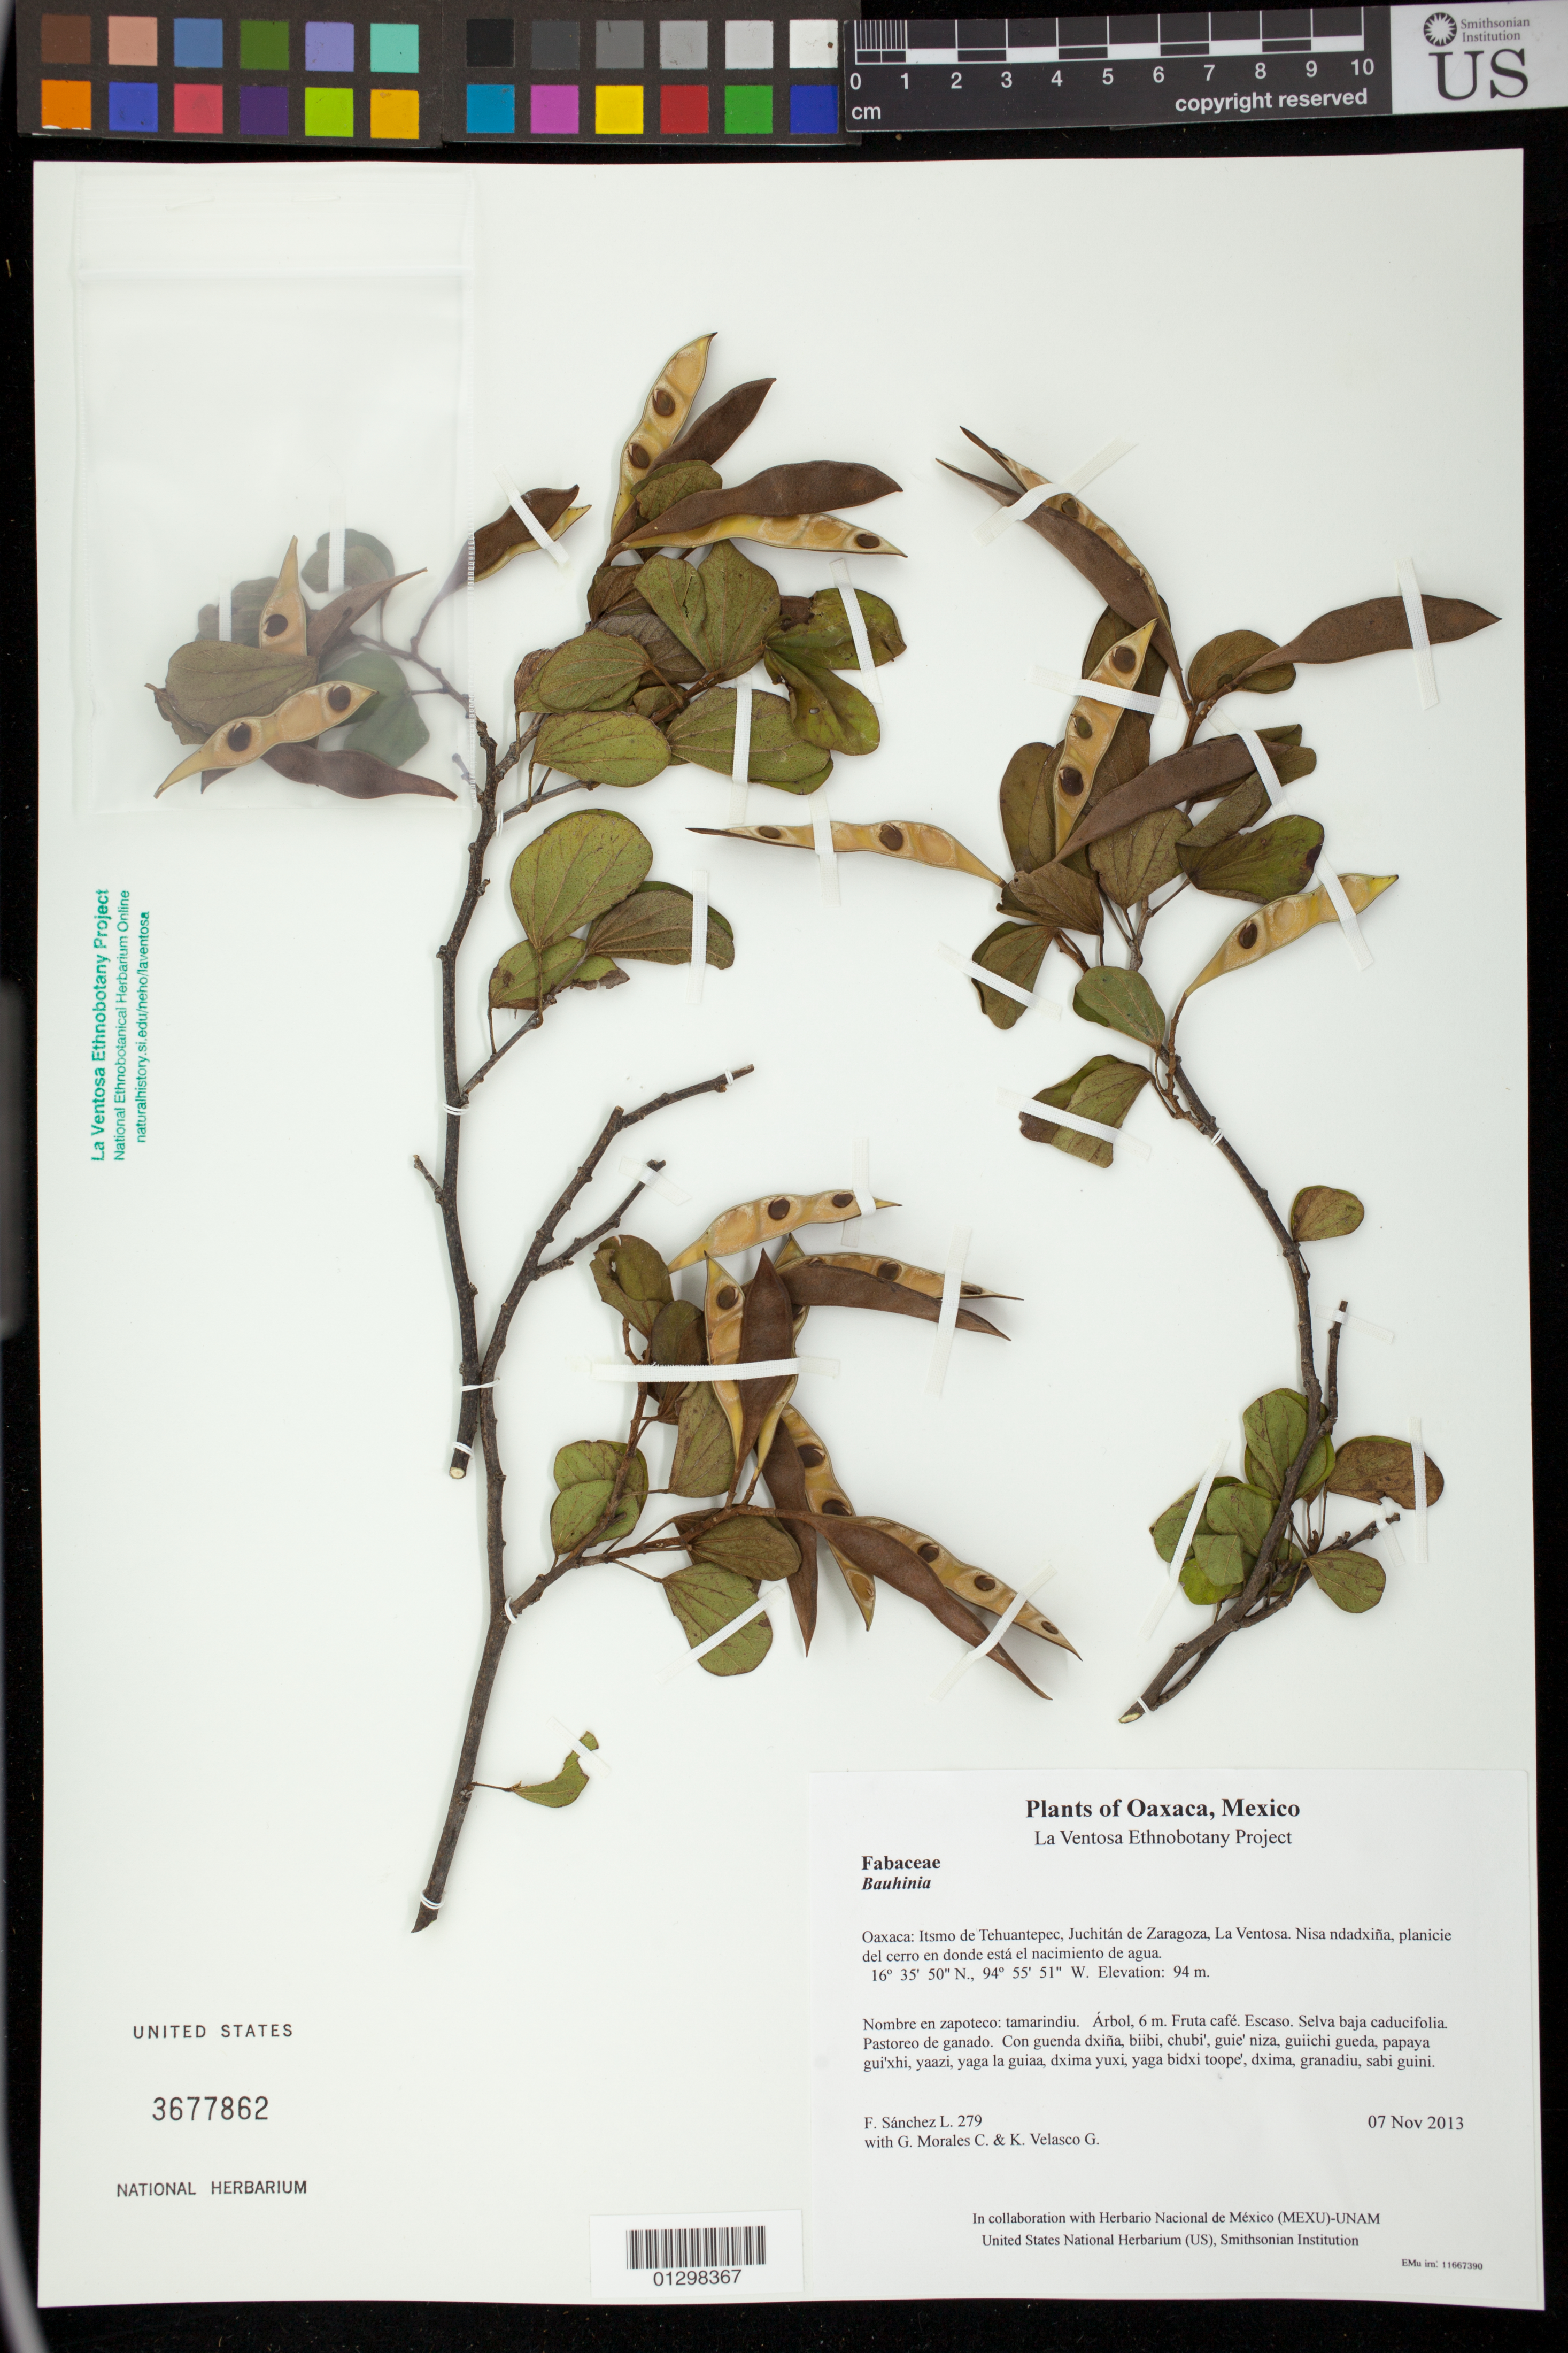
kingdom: Plantae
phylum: Tracheophyta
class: Magnoliopsida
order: Fabales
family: Fabaceae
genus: Bauhinia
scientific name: Bauhinia seleriana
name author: Harms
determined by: Cruz D., R.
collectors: F. Sánchez L., G. Morales C. & K. Velasco G.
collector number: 279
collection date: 2013-11-07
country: Mexico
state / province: Oaxaca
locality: Itsmo de Tehuantepec, Juchitán de Zaragoza, La Ventosa. Nisa ndadxiña, planicie del cerro en donde está el nacimiento de agua.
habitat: Selva baja caducifolia. Pastoreo de ganado.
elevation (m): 94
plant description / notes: JEBOT, MEXU, SERO, US; Yaga. 6 m. Cuaananaxhi namuu. Huaxie'.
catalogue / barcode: US 3677862